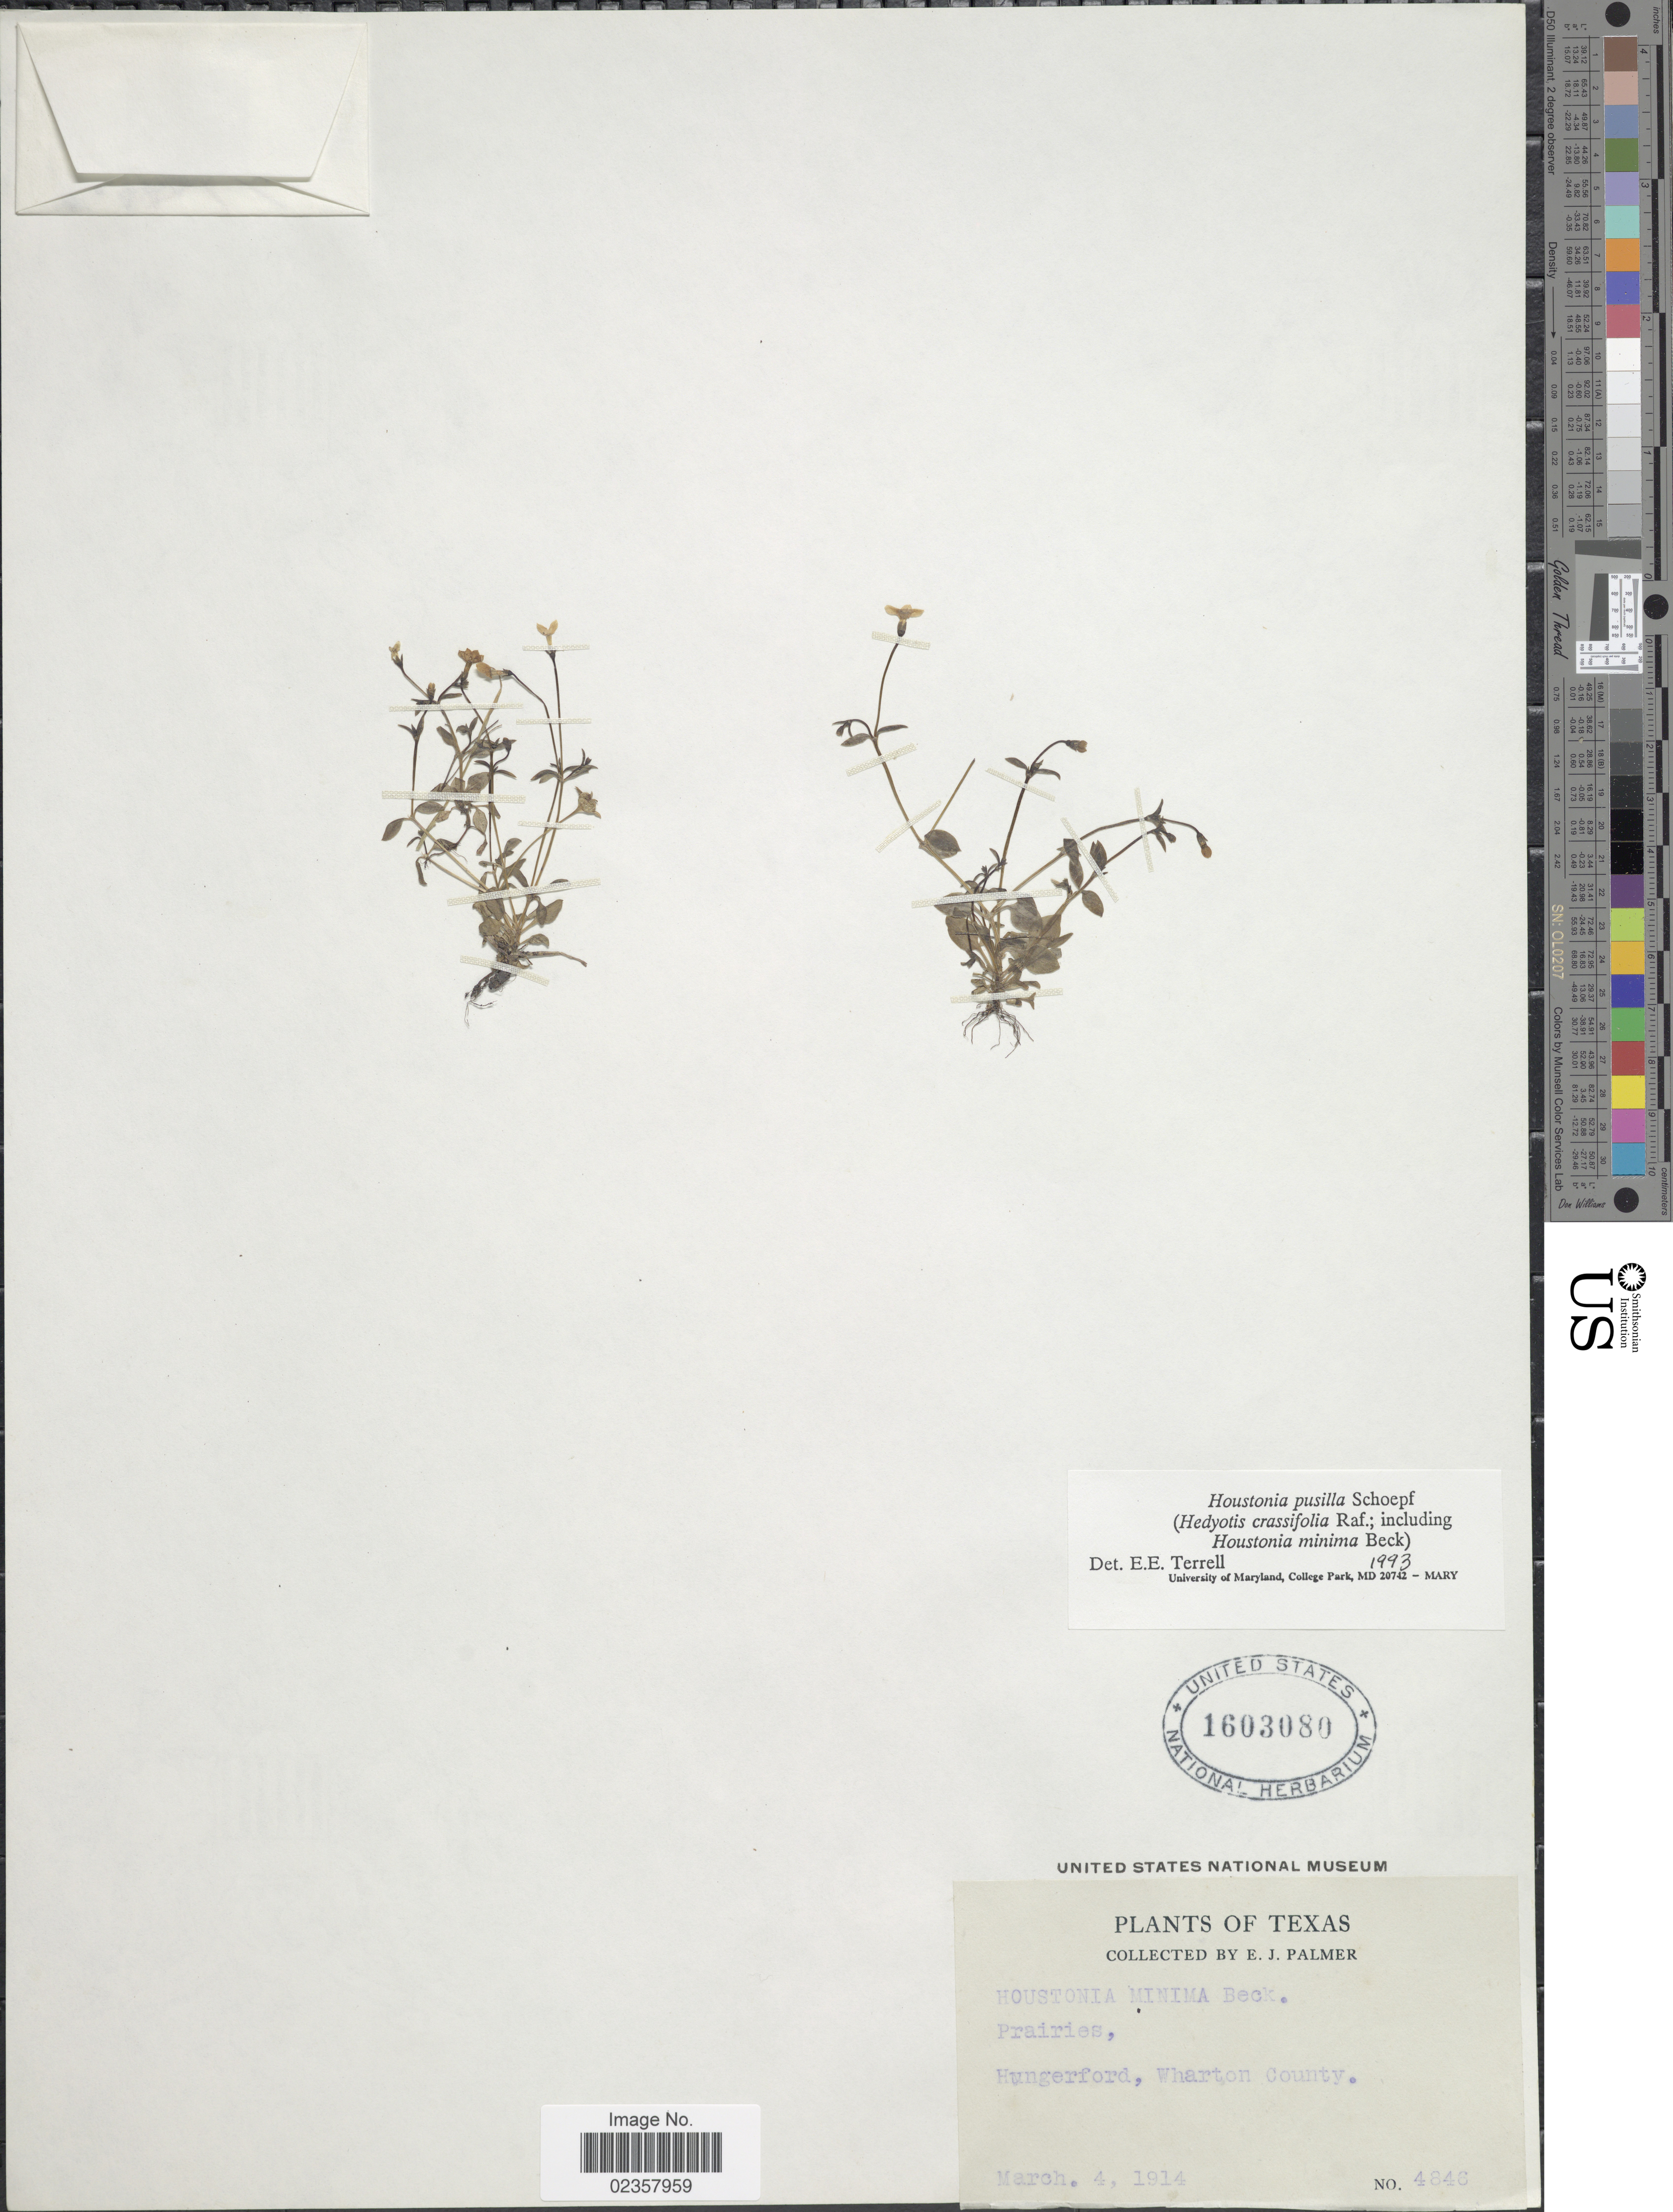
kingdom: Plantae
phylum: Tracheophyta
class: Magnoliopsida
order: Gentianales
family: Rubiaceae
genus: Houstonia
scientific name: Houstonia pusilla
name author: Schoepf.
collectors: E. J. Palmer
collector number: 4846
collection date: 1914-03-04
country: United States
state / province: Texas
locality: Texas, Hungerford, Wharton County.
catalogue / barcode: US 1603080